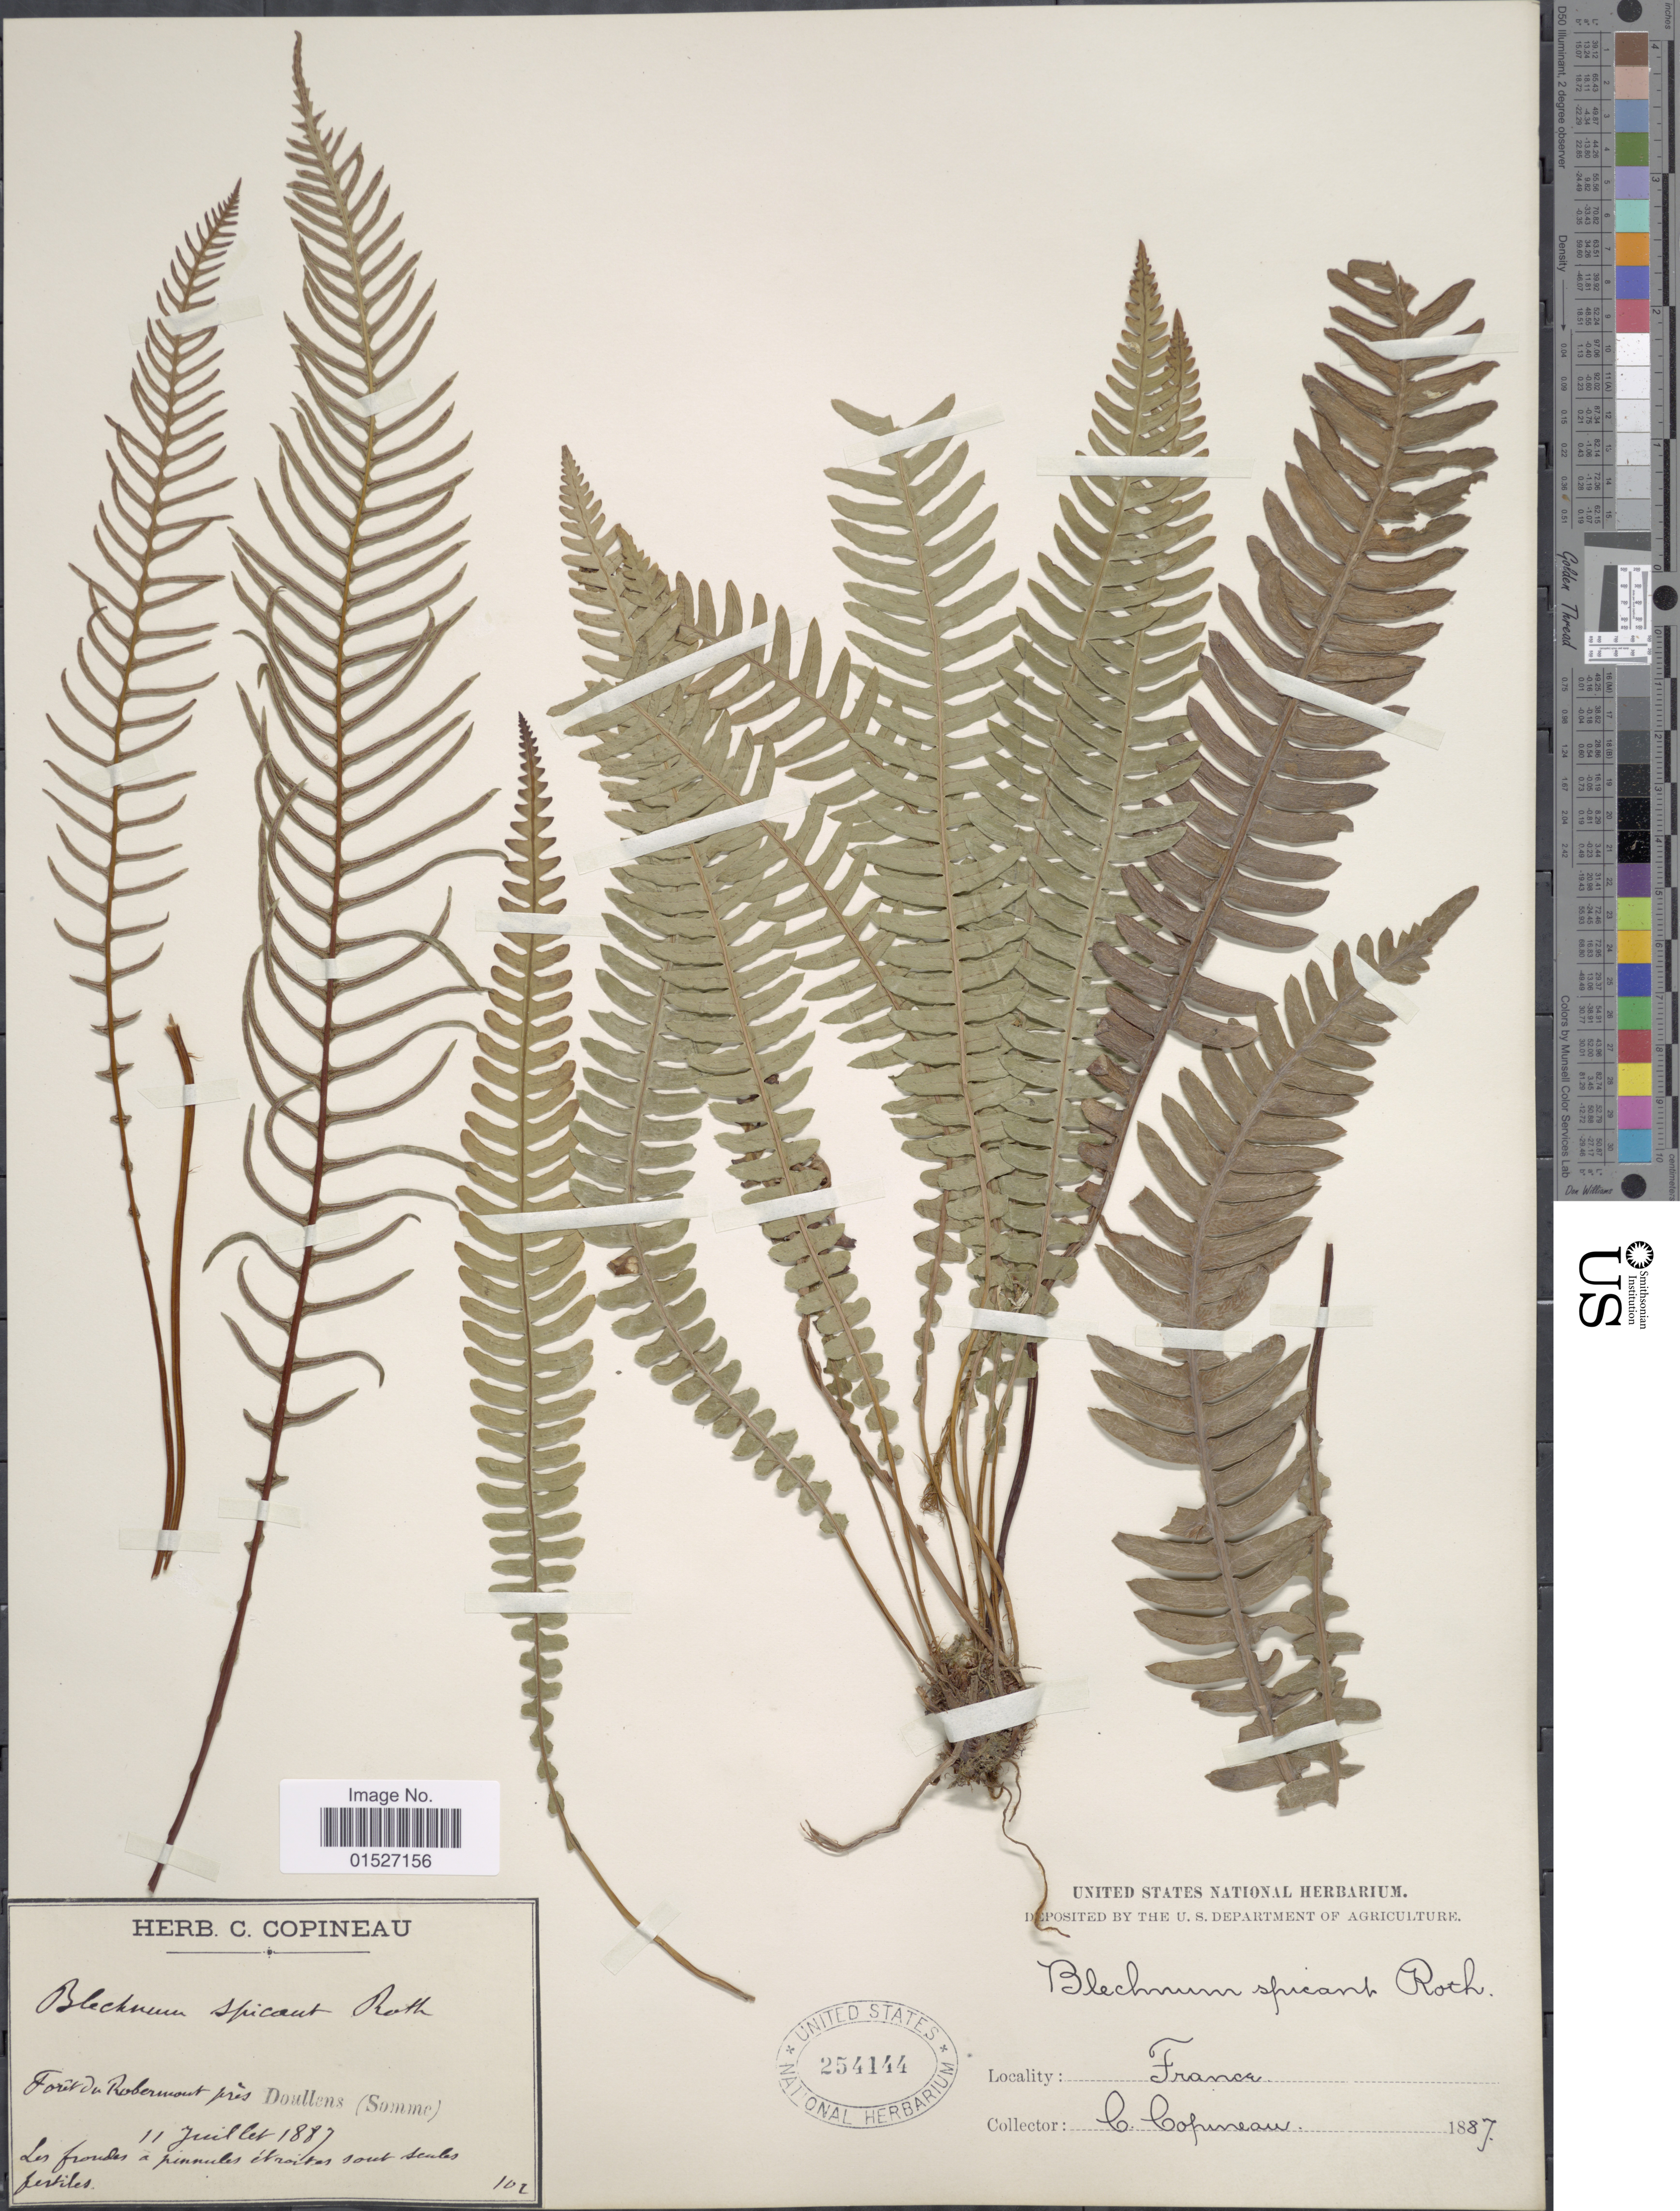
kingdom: Plantae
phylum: Tracheophyta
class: Polypodiopsida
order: Polypodiales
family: Blechnaceae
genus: Blechnum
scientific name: Blechnum spicant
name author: (L.) Sm.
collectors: C. Copineau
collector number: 101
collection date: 1887-07-11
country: France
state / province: Hauts-de-France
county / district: Somme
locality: Forêt de Robermont près Doullens (Somme)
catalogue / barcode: US 254144